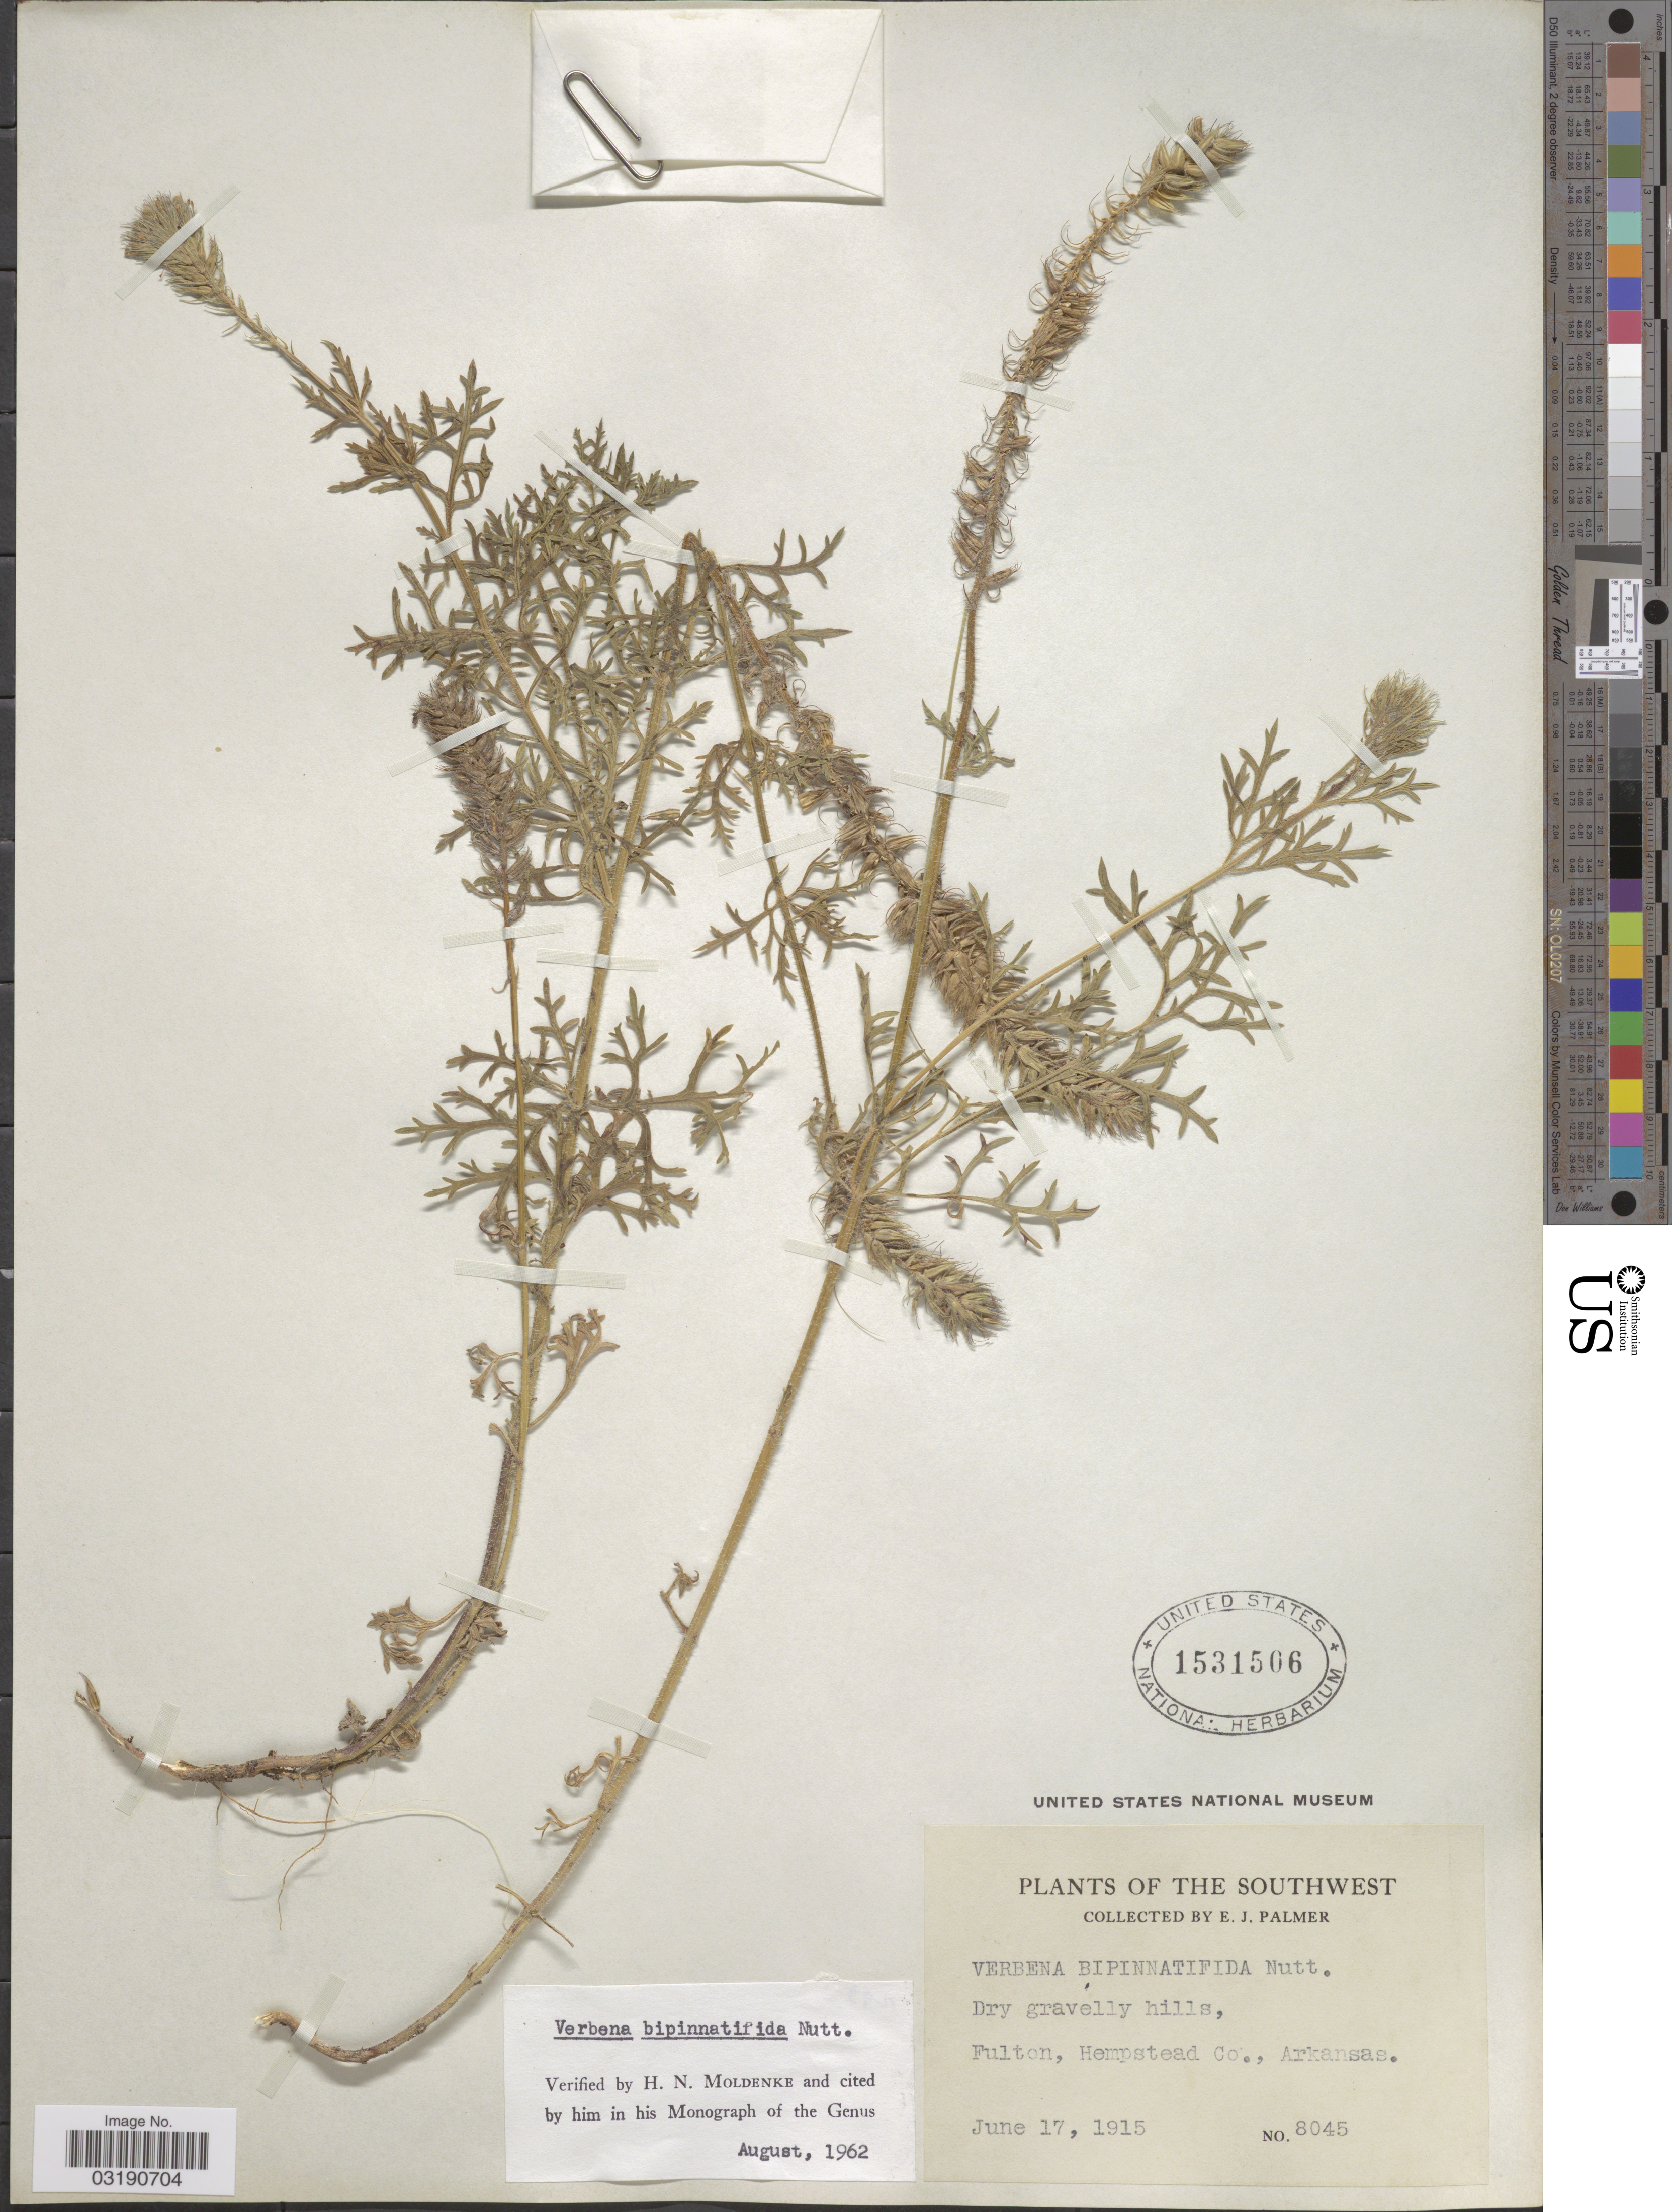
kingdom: Plantae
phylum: Tracheophyta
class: Magnoliopsida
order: Lamiales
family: Verbenaceae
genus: Verbena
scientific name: Verbena bipinnatifida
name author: (Schauer) Nutt.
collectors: E. J. Palmer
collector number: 8045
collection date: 1915-06-17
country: United States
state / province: Arkansas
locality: Southwest. Fulton, Hempstead Co.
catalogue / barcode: US 1531506